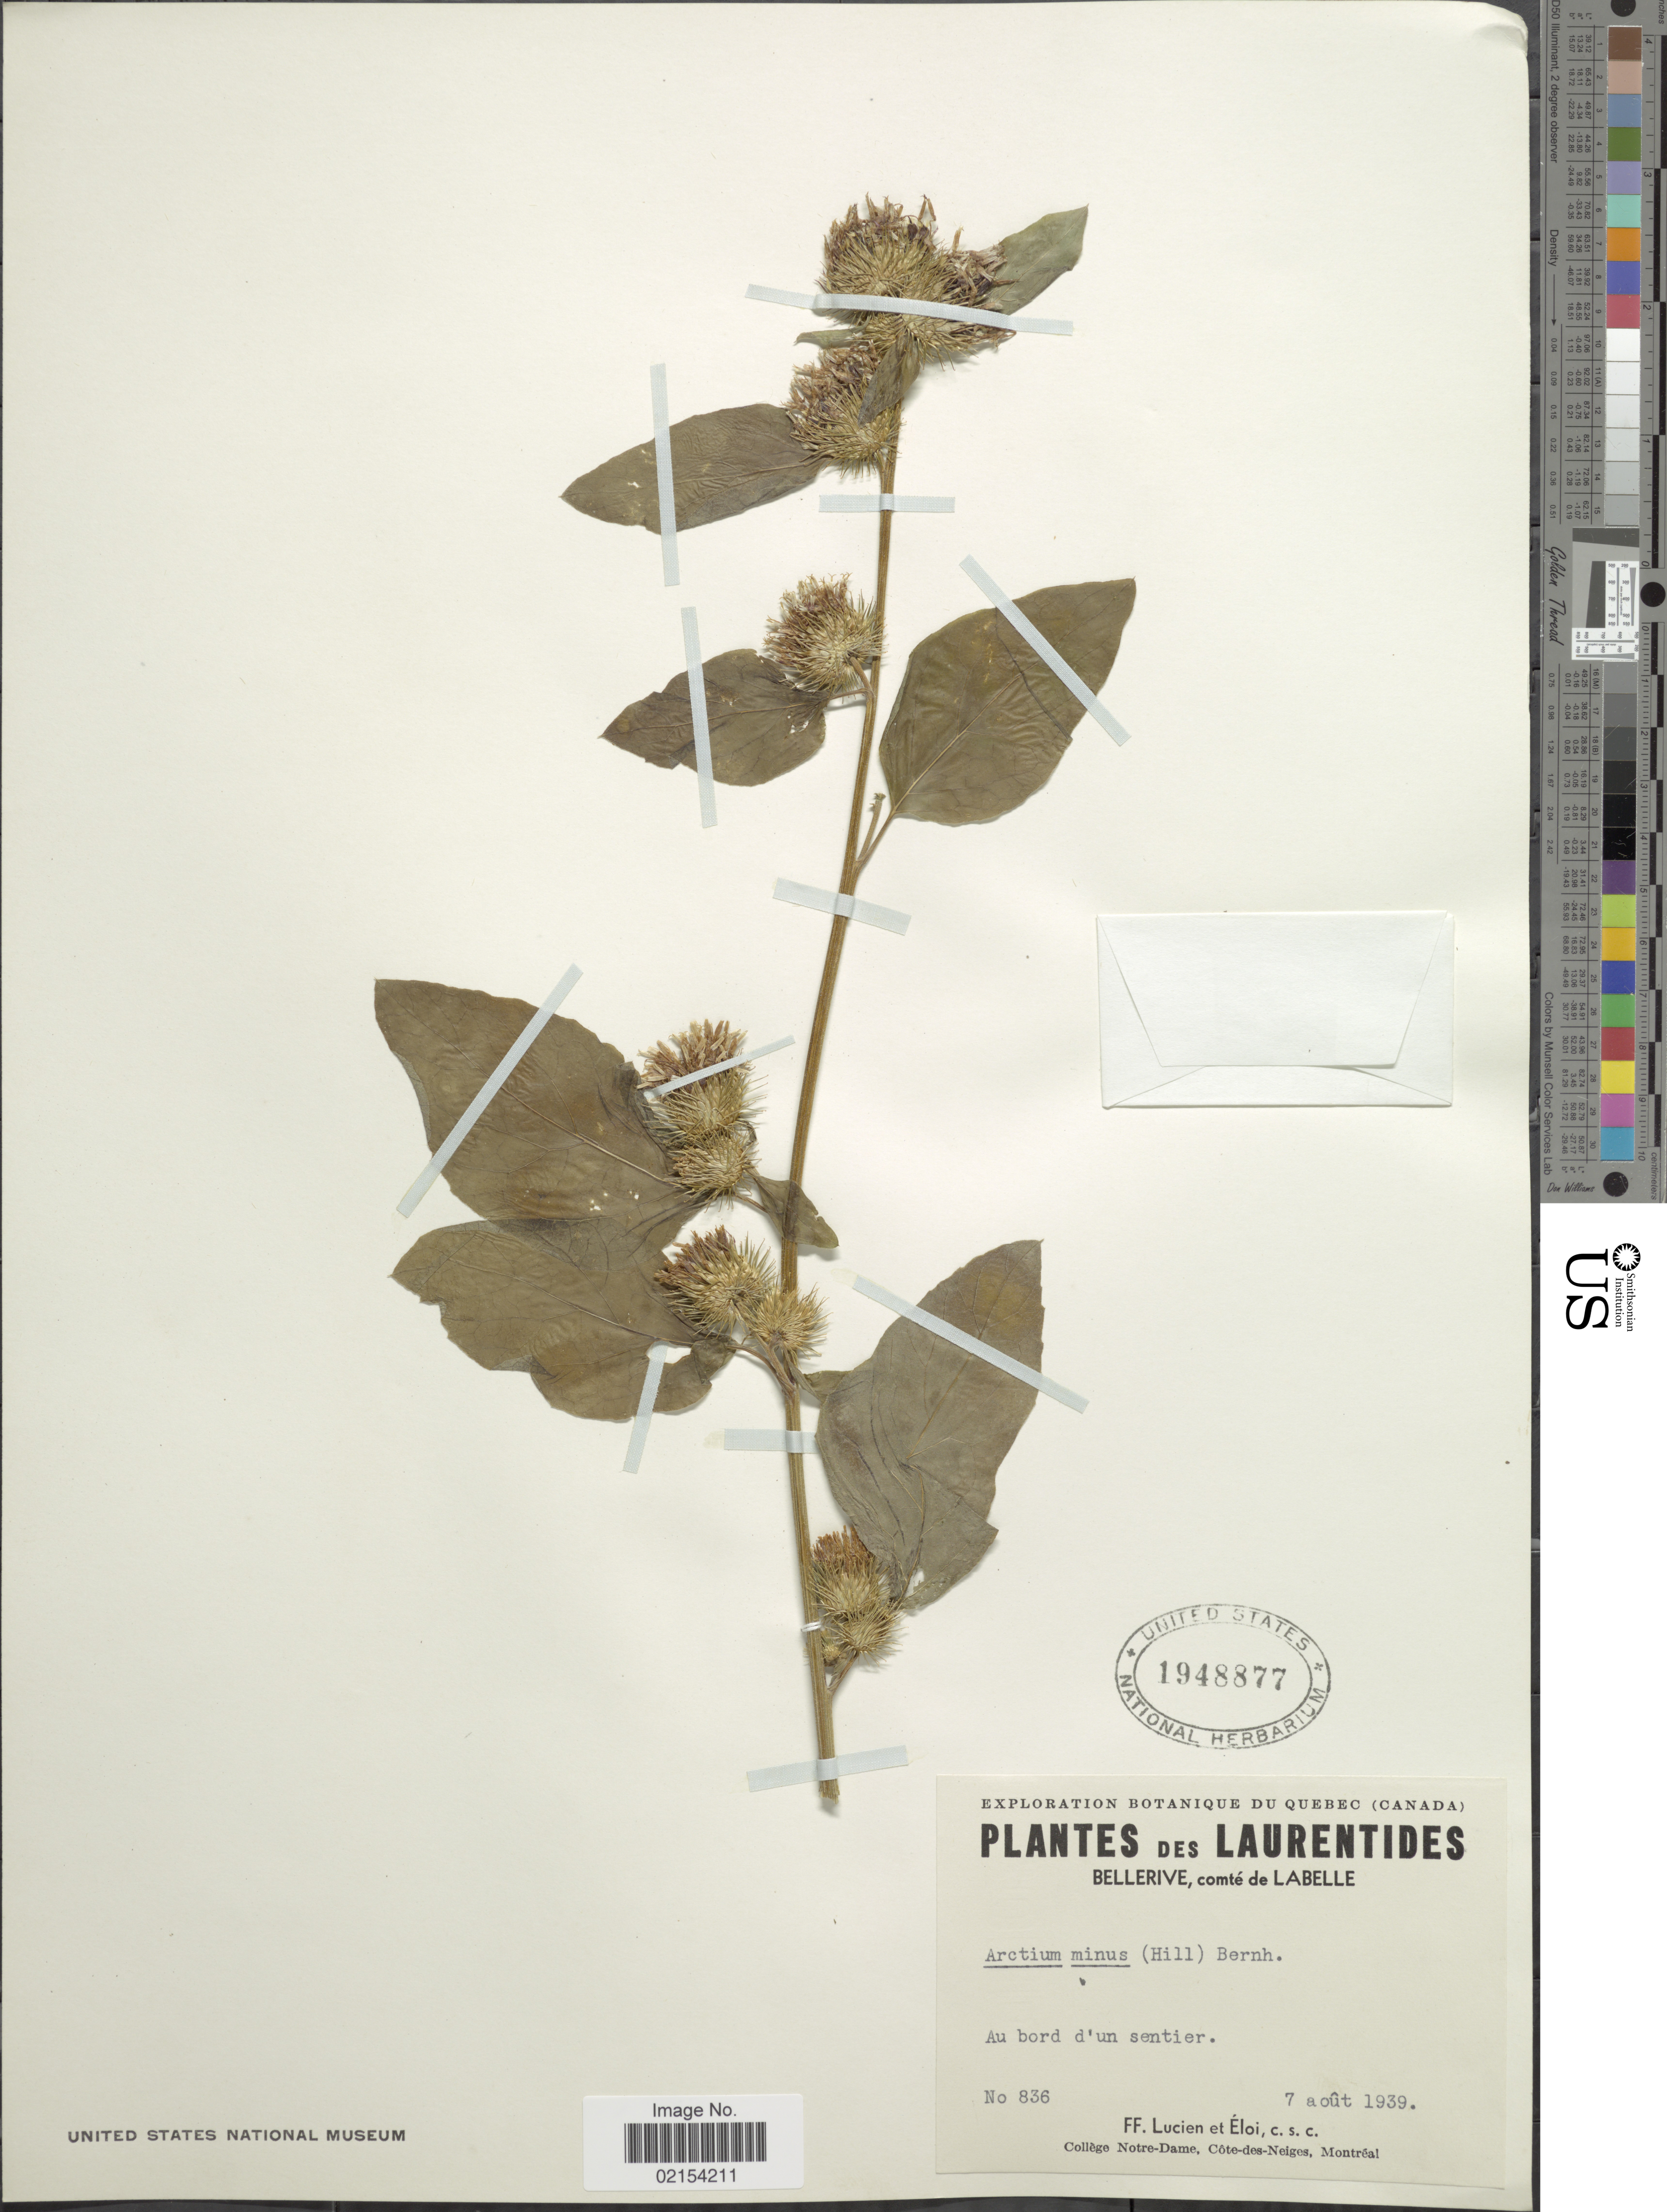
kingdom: Plantae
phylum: Tracheophyta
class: Magnoliopsida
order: Asterales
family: Asteraceae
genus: Arctium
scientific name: Arctium minus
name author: (Hill) Bernh.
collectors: F. Lucien & F. Eloi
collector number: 836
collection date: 1939-08-07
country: Canada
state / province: Quebec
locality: Laurentides.bellerive, comte de Labelle, Au Bord d'Un sentier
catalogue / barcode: US 1948877